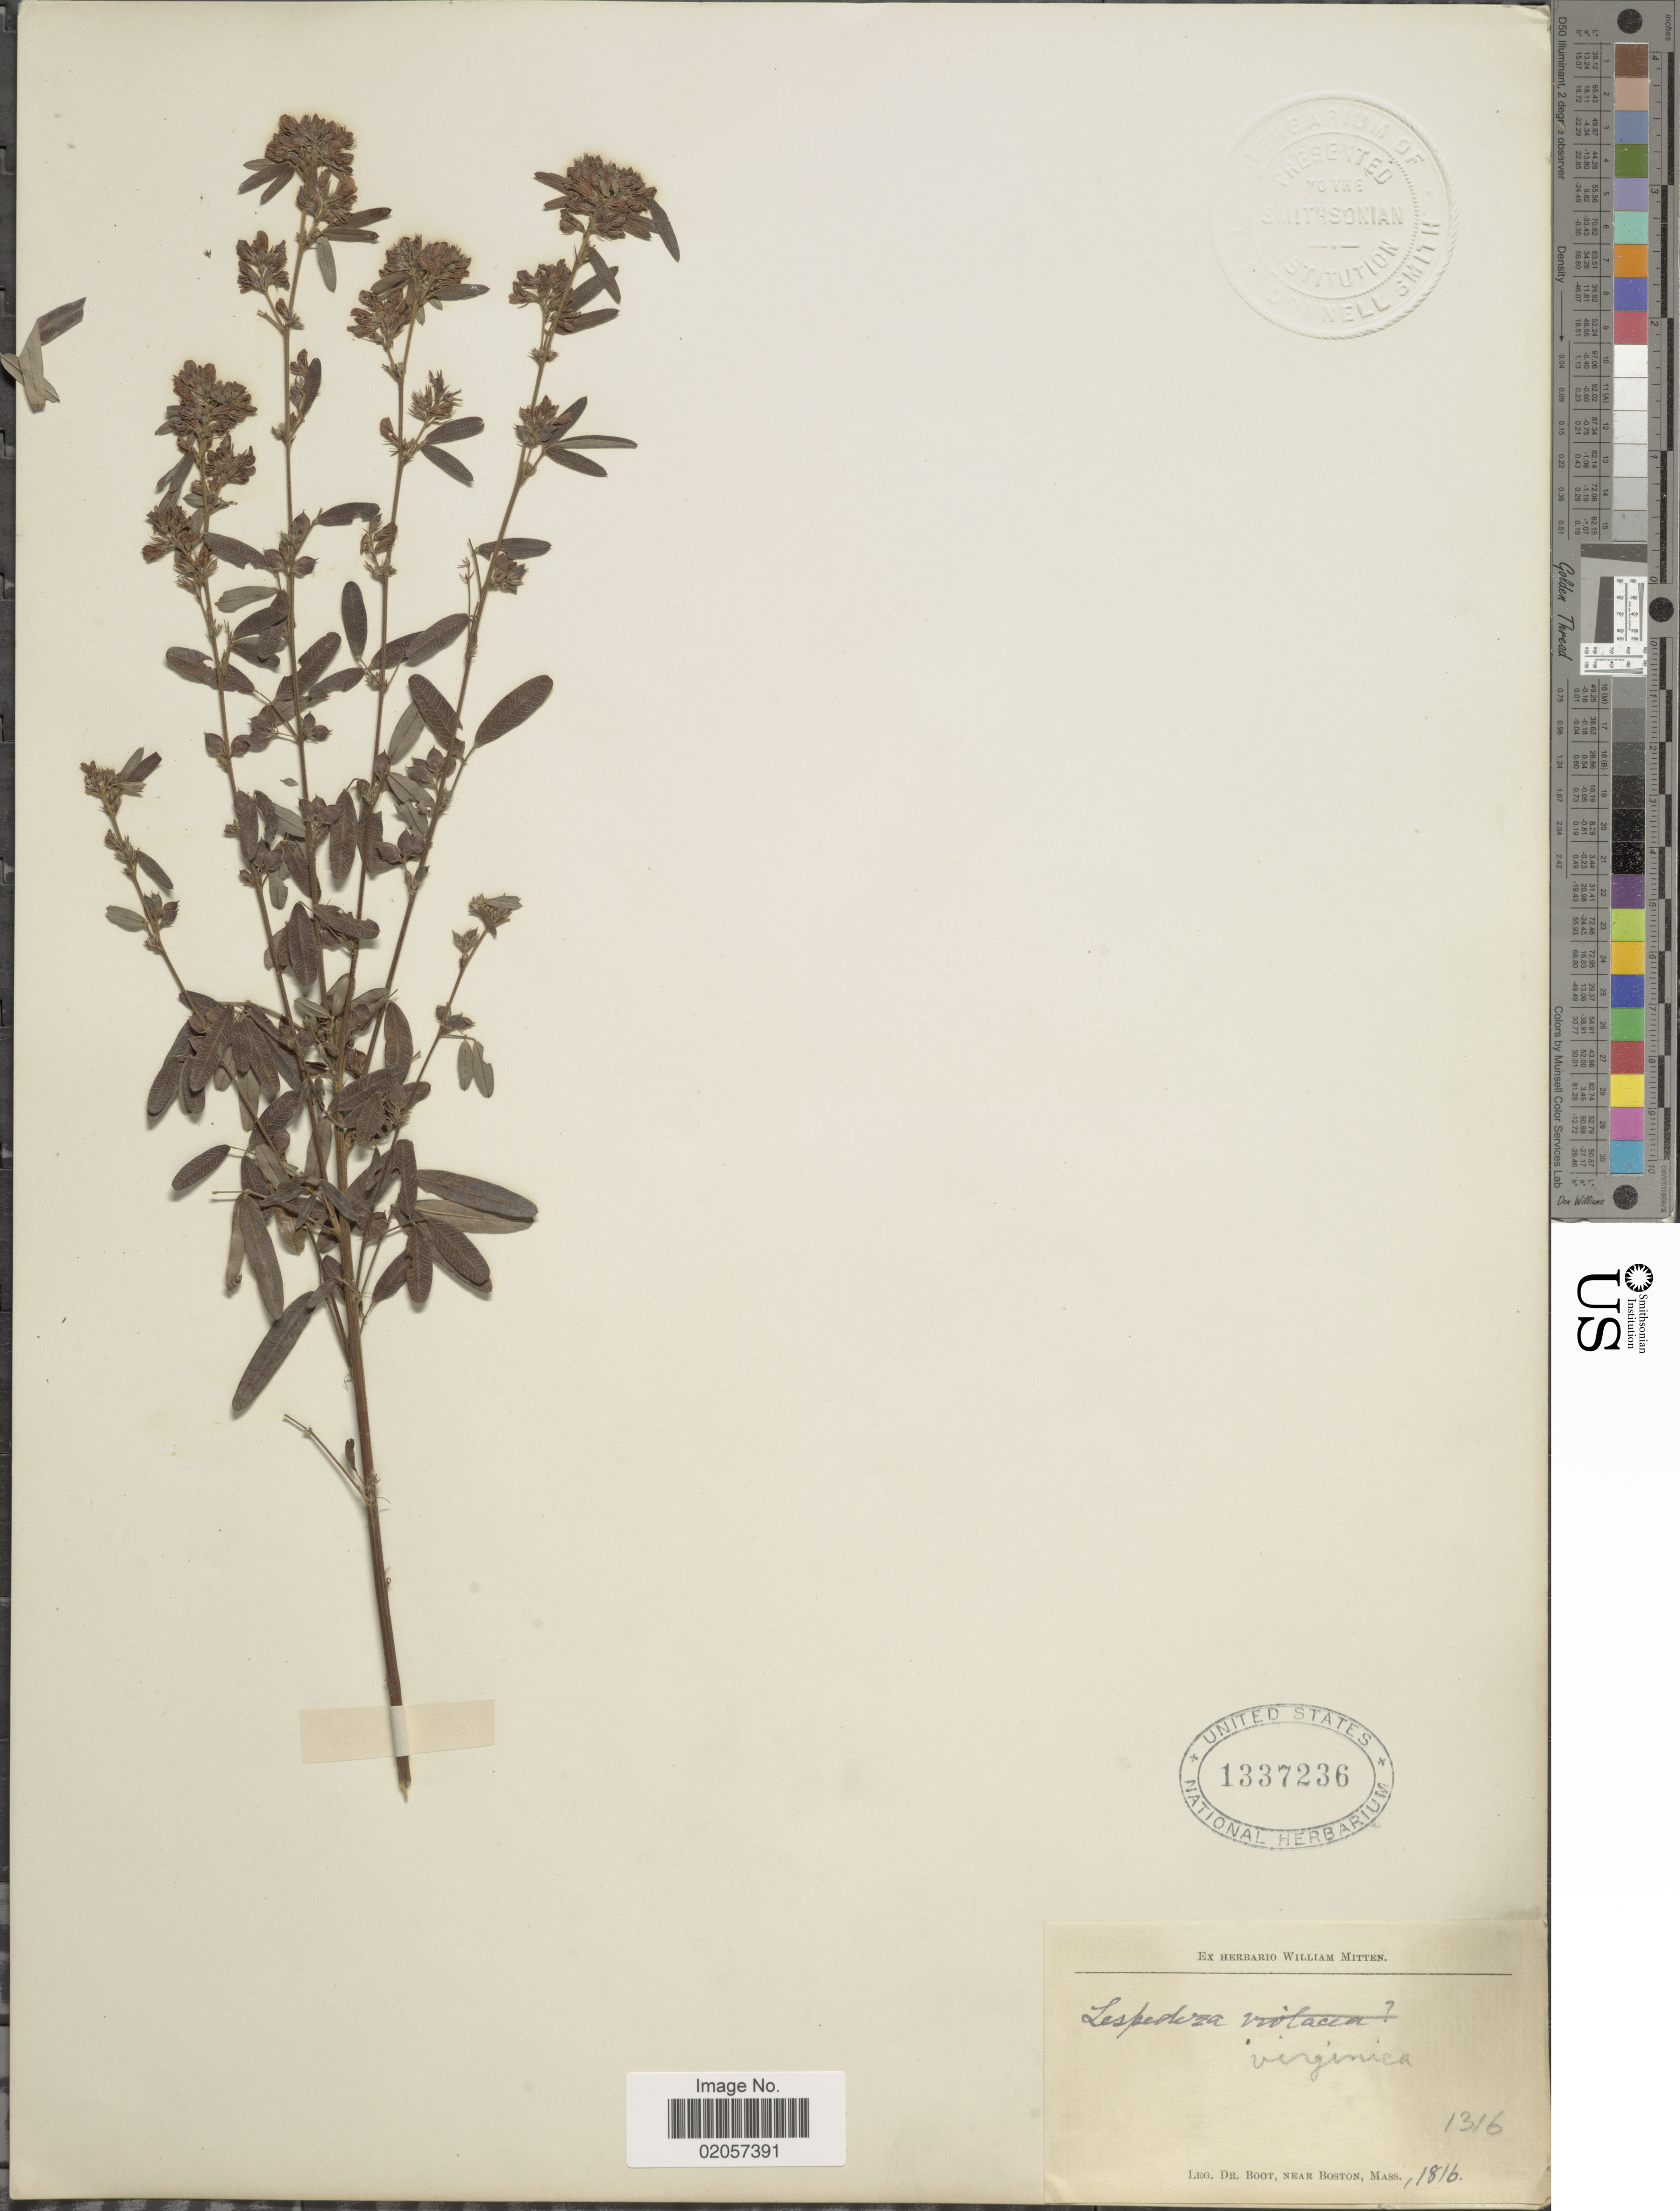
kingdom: Plantae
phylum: Tracheophyta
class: Magnoliopsida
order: Fabales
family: Fabaceae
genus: Lespedeza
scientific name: Lespedeza virginica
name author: (L.) Britton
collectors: F. M. B. Boott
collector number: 1316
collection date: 1816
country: United States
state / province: Massachusetts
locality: Near Boston.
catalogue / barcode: US 1337236